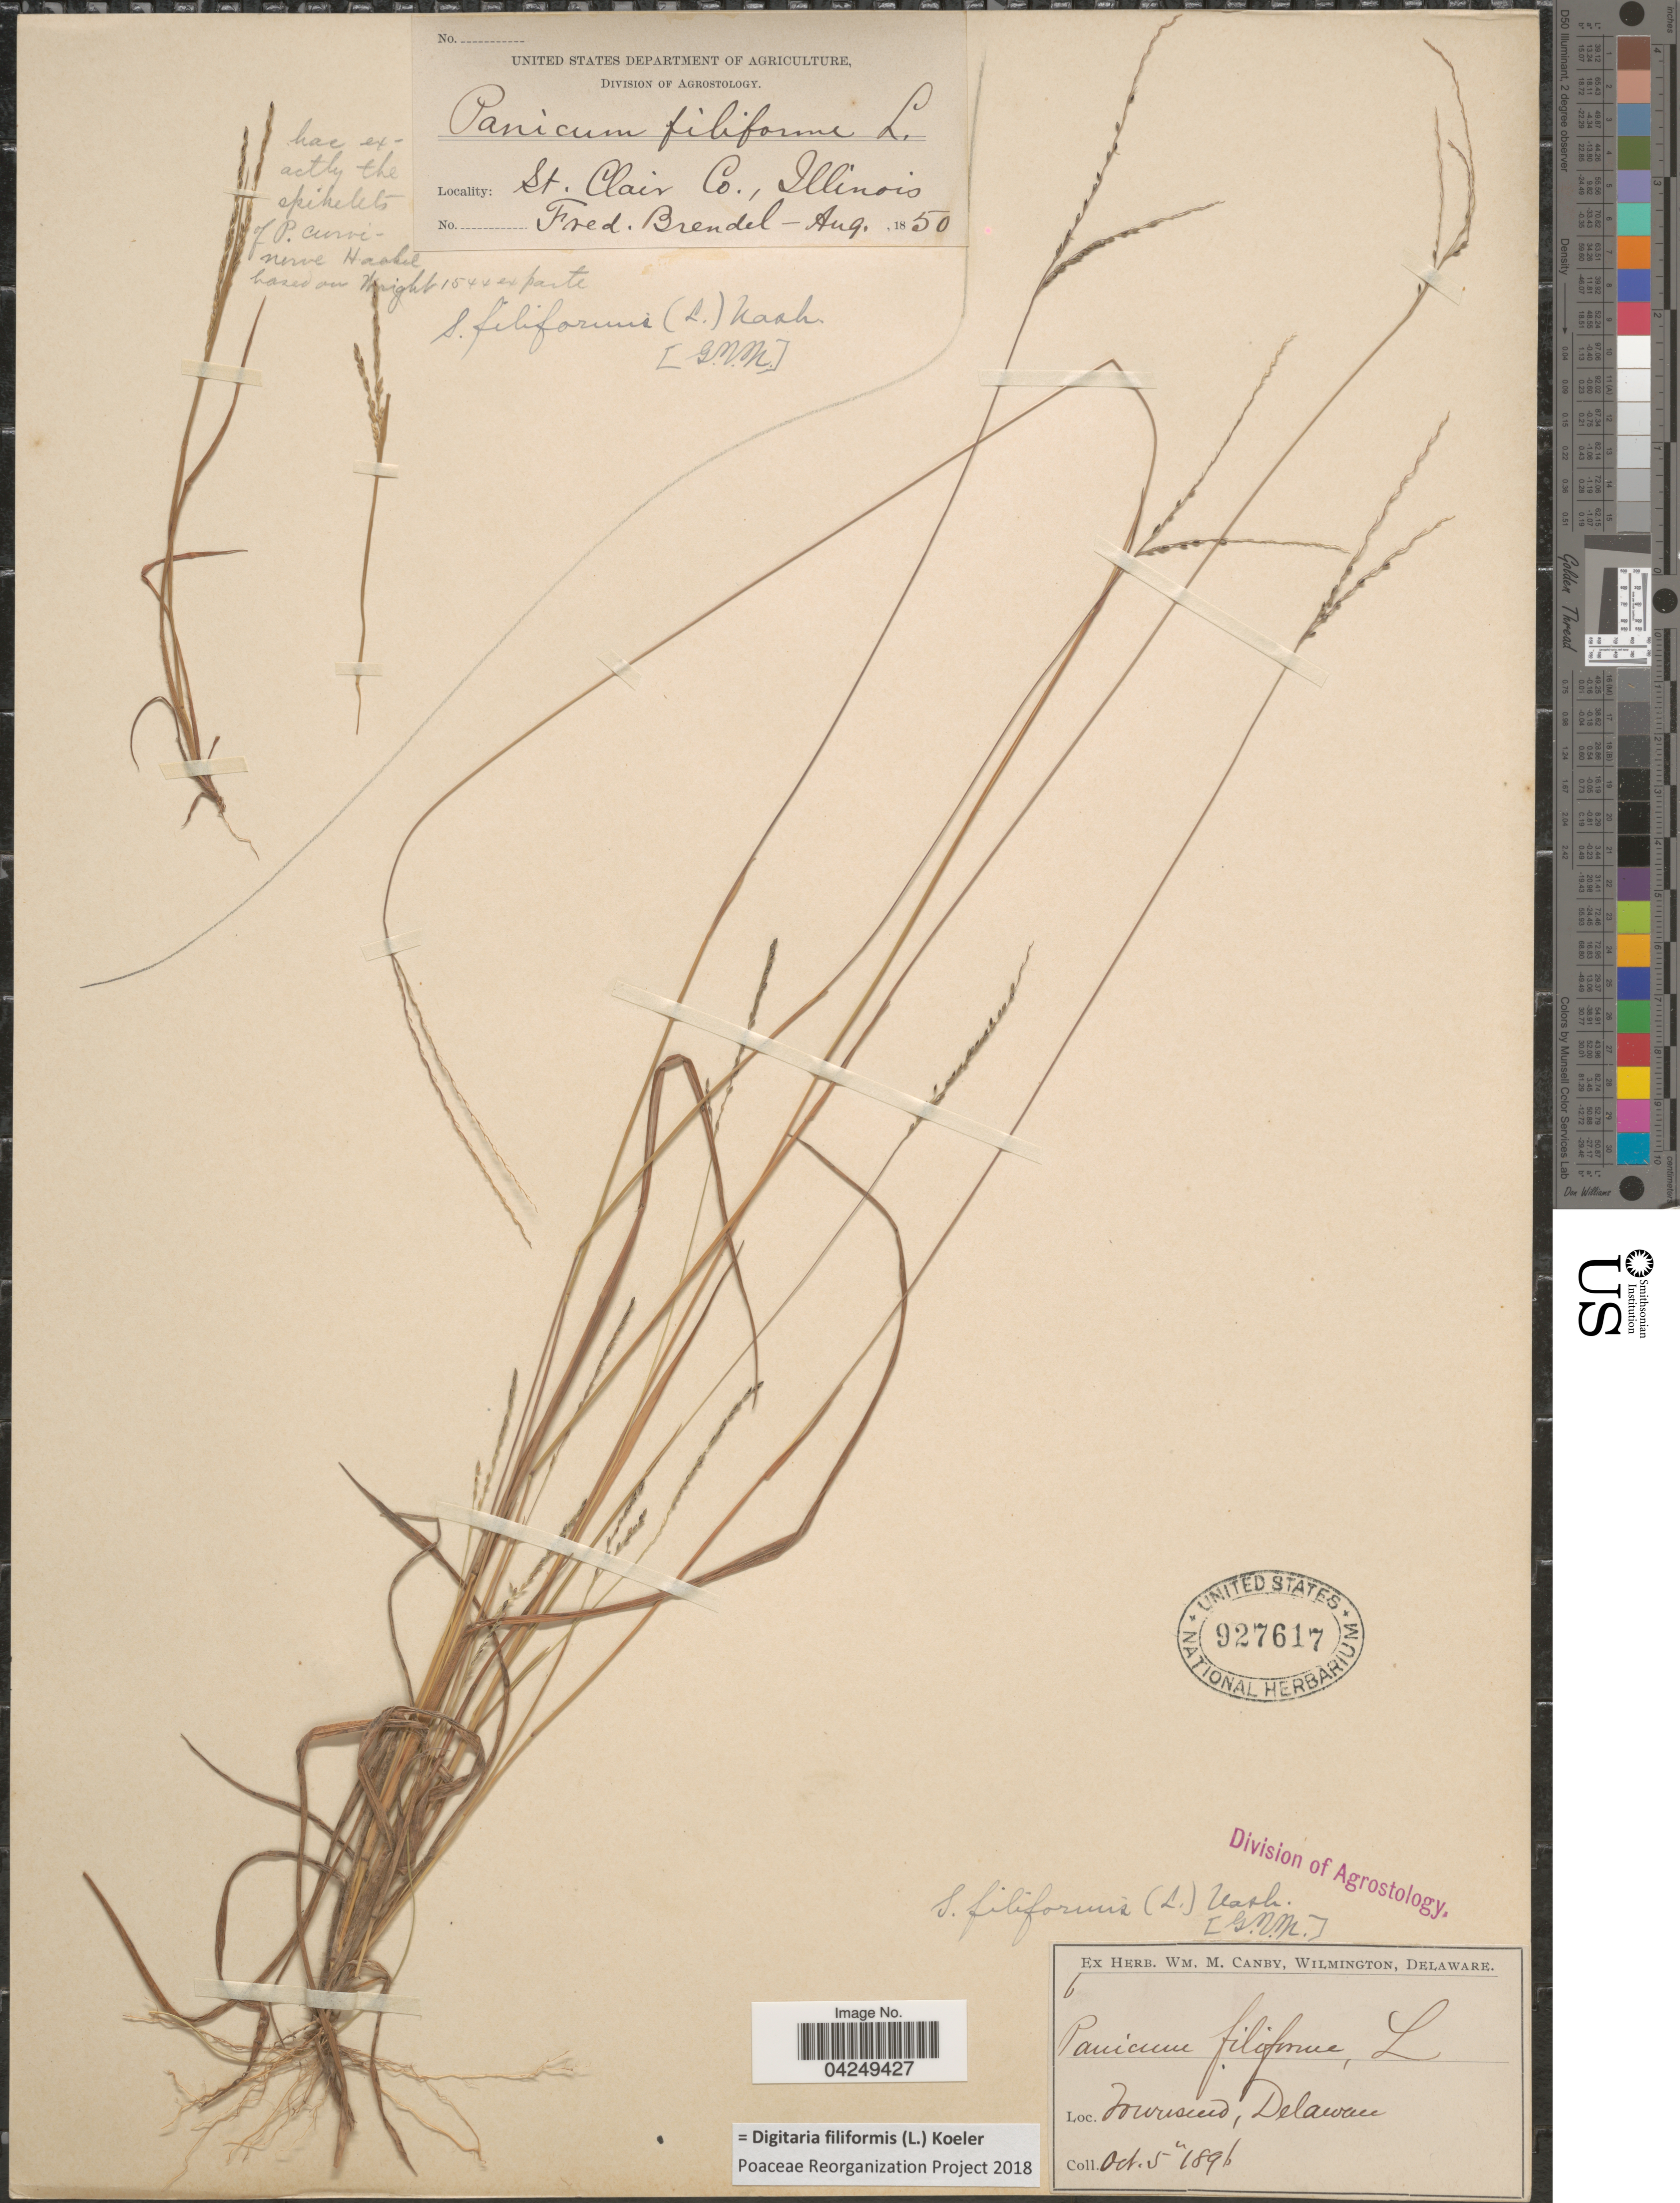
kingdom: Plantae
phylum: Tracheophyta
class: Liliopsida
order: Poales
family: Poaceae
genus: Digitaria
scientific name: Digitaria filiformis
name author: (L.) Koeler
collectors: F. Brendel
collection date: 1850-08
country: United States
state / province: Illinois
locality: St. Clair Co.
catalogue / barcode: US 927617-2